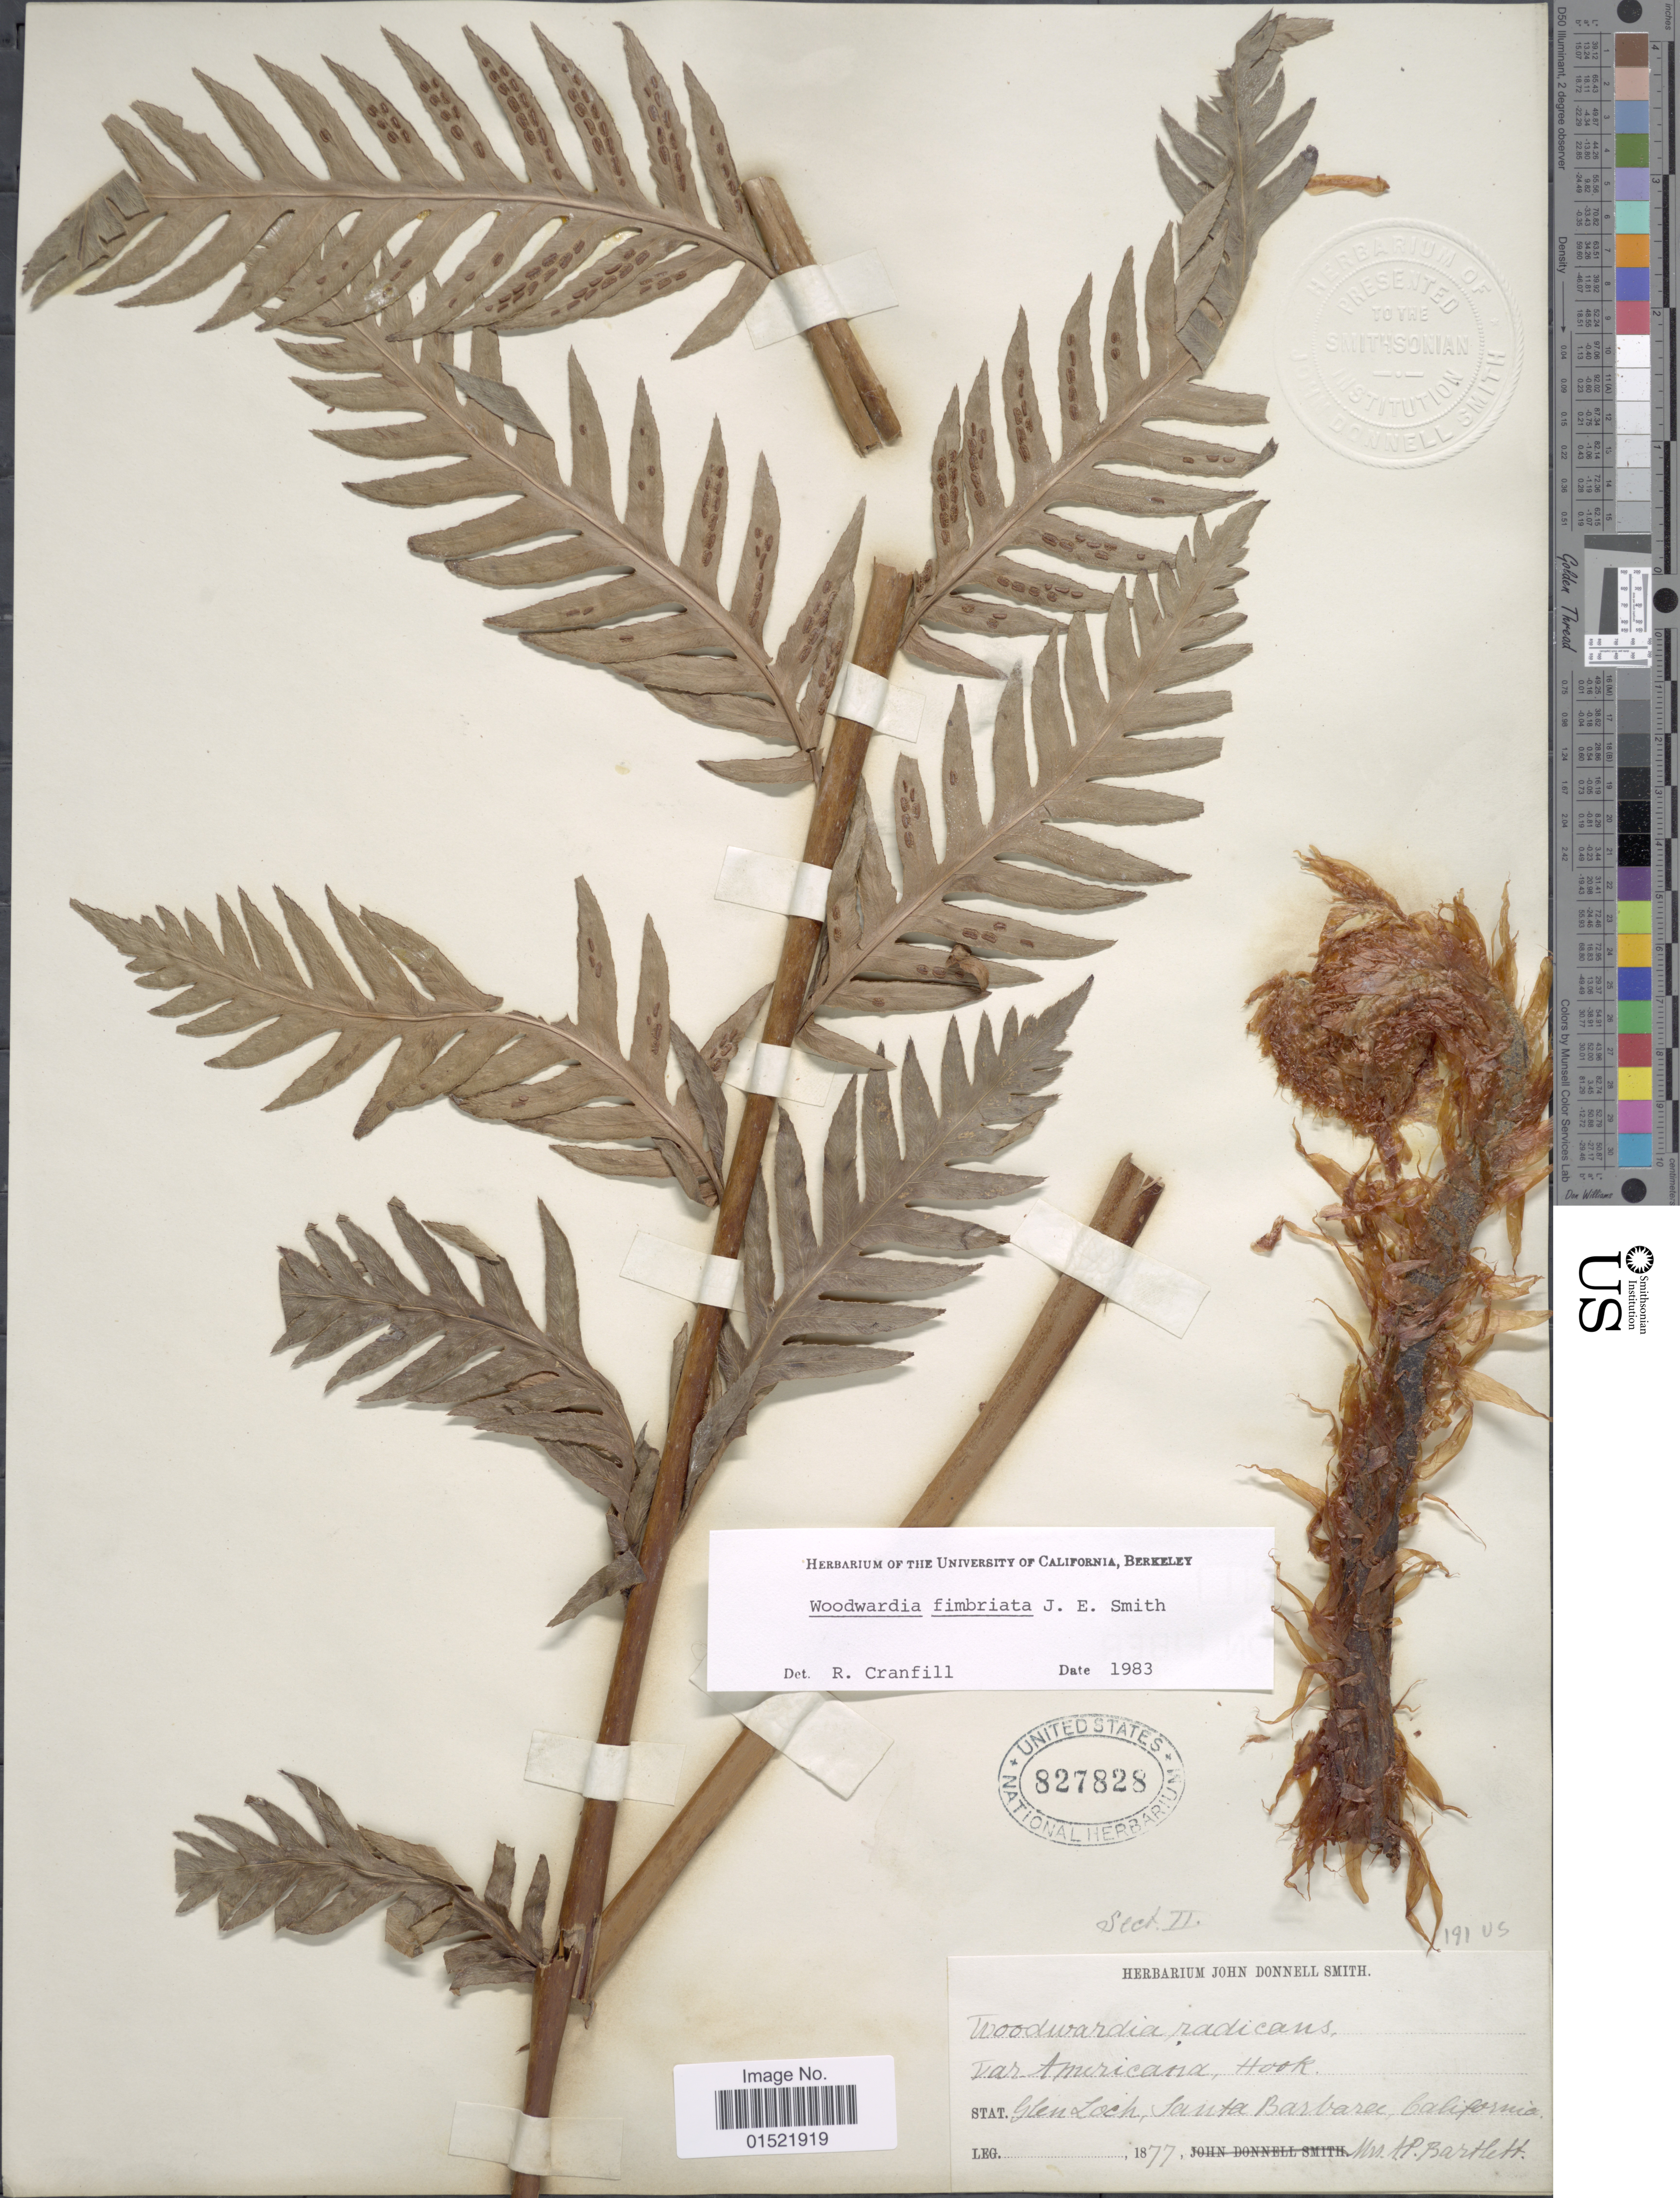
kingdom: Plantae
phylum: Tracheophyta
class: Polypodiopsida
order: Polypodiales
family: Blechnaceae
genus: Woodwardia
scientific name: Woodwardia fimbriata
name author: Sm.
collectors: A. Bartlett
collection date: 1877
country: United States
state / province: California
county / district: Santa Barbara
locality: Glen Loch, Santa Barbara, California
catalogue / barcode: US 827828